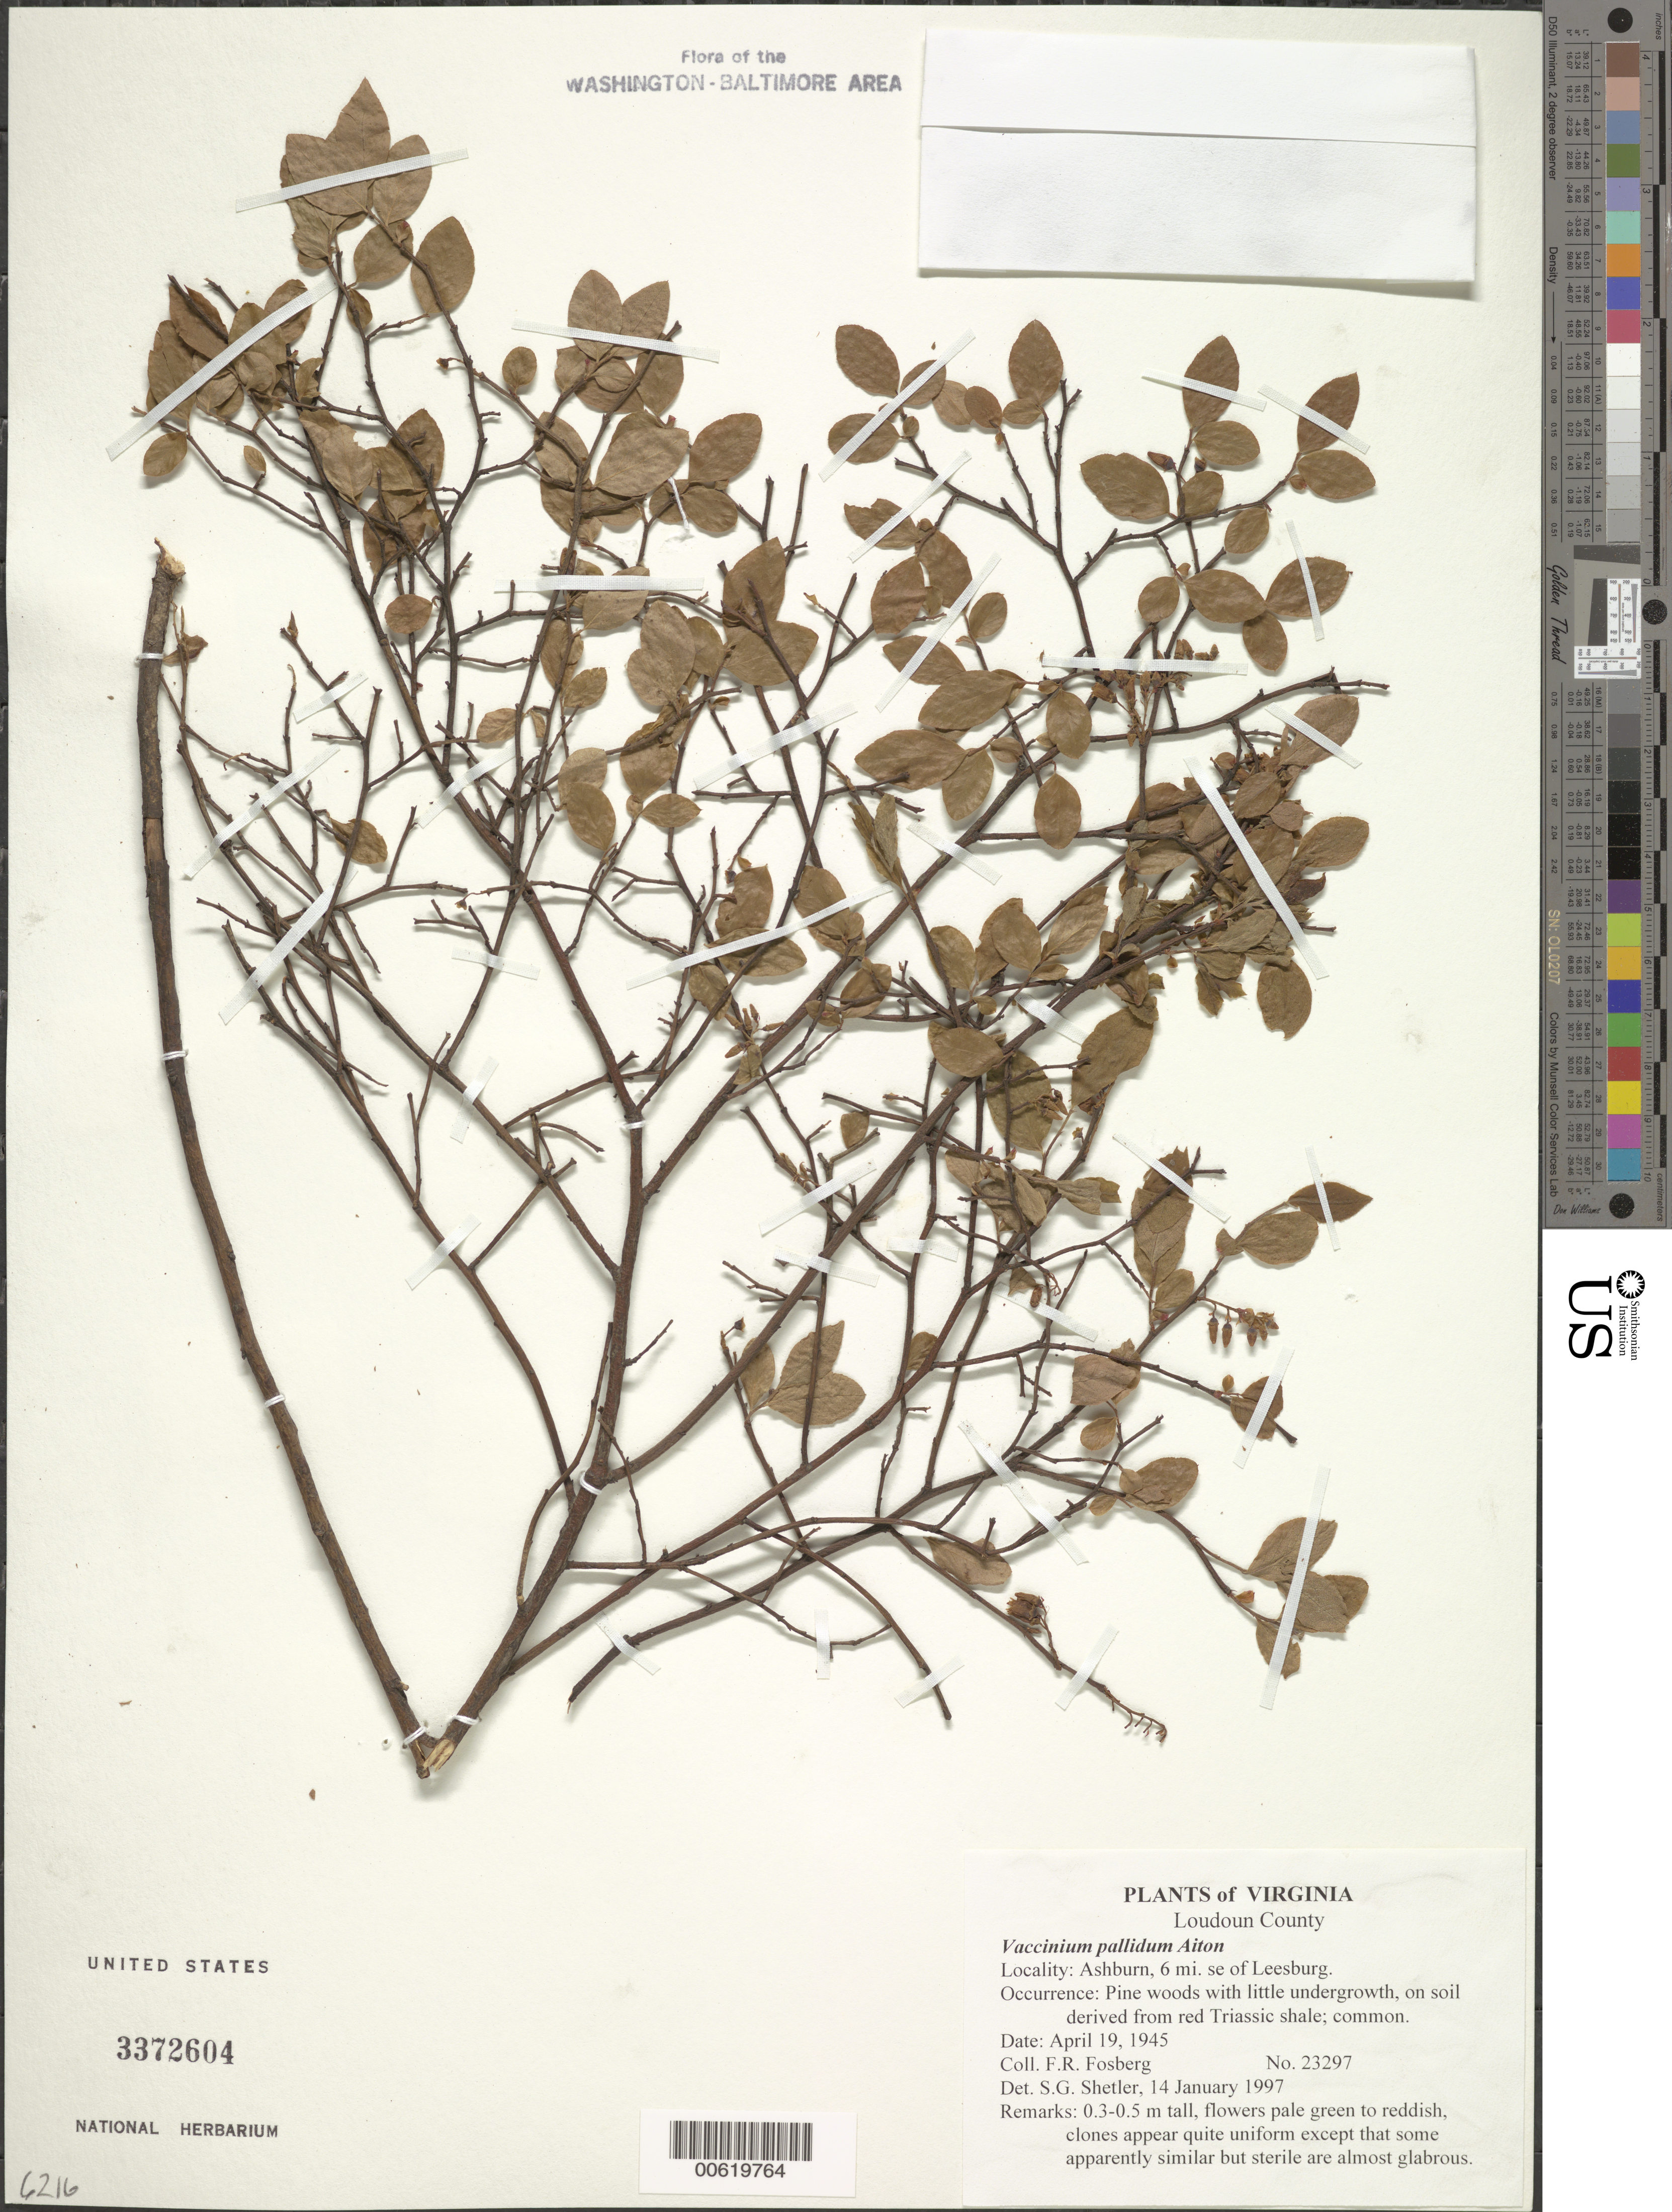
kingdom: Plantae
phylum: Tracheophyta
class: Magnoliopsida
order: Ericales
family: Ericaceae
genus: Vaccinium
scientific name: Vaccinium pallidum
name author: Aiton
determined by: Shetler, Stanwyn G., (US), NMNH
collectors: F. R. Fosberg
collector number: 23297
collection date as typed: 19 Apr 1945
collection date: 1945-04-19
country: United States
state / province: Virginia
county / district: Loudoun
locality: Ashburn, 6 mi. SE of Leesburg.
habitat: Pine woods with little undergrowth, on soil derived from red Triassic shale; common.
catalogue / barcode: US 3372604